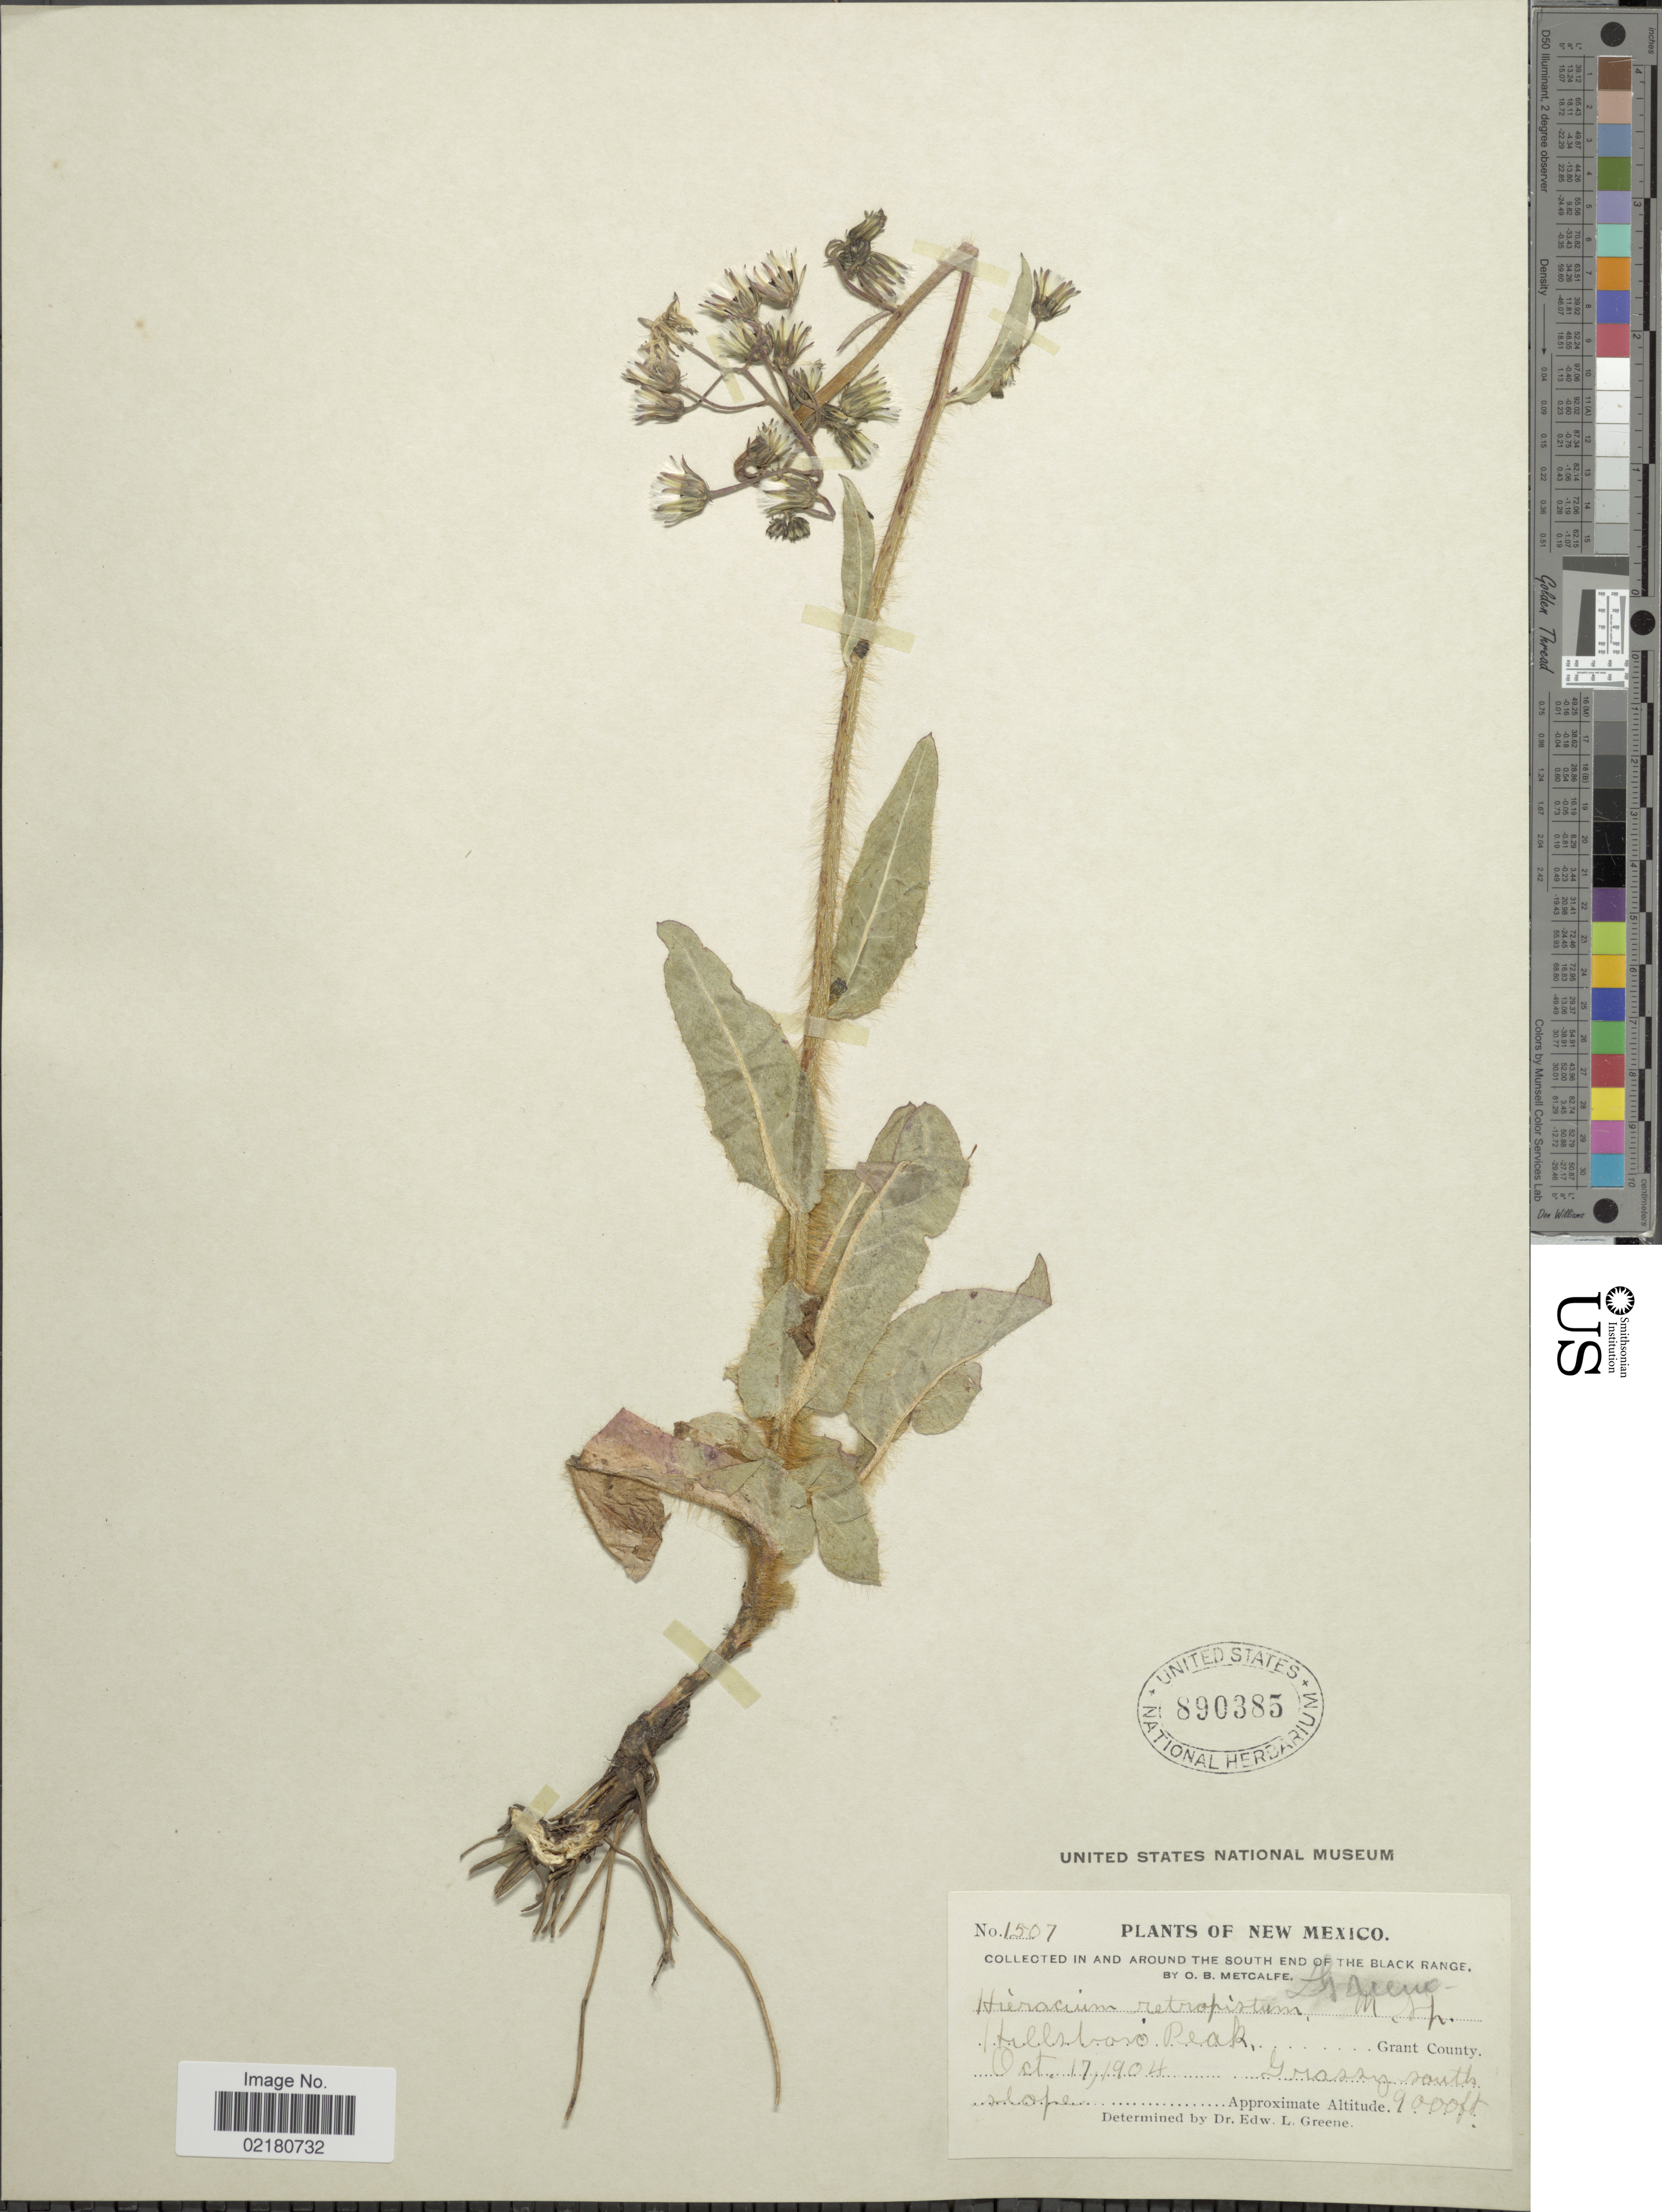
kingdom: Plantae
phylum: Tracheophyta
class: Magnoliopsida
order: Asterales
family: Asteraceae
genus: Hieracium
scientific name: Hieracium repandulare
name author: Druce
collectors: O. B. Metcalfe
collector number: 1507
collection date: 1904-10-17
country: United States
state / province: New Mexico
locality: Mexico, in and around the south end of the black range, Grant county, Hillsboro peak Grassy south slope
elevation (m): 2743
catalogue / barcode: US 890385